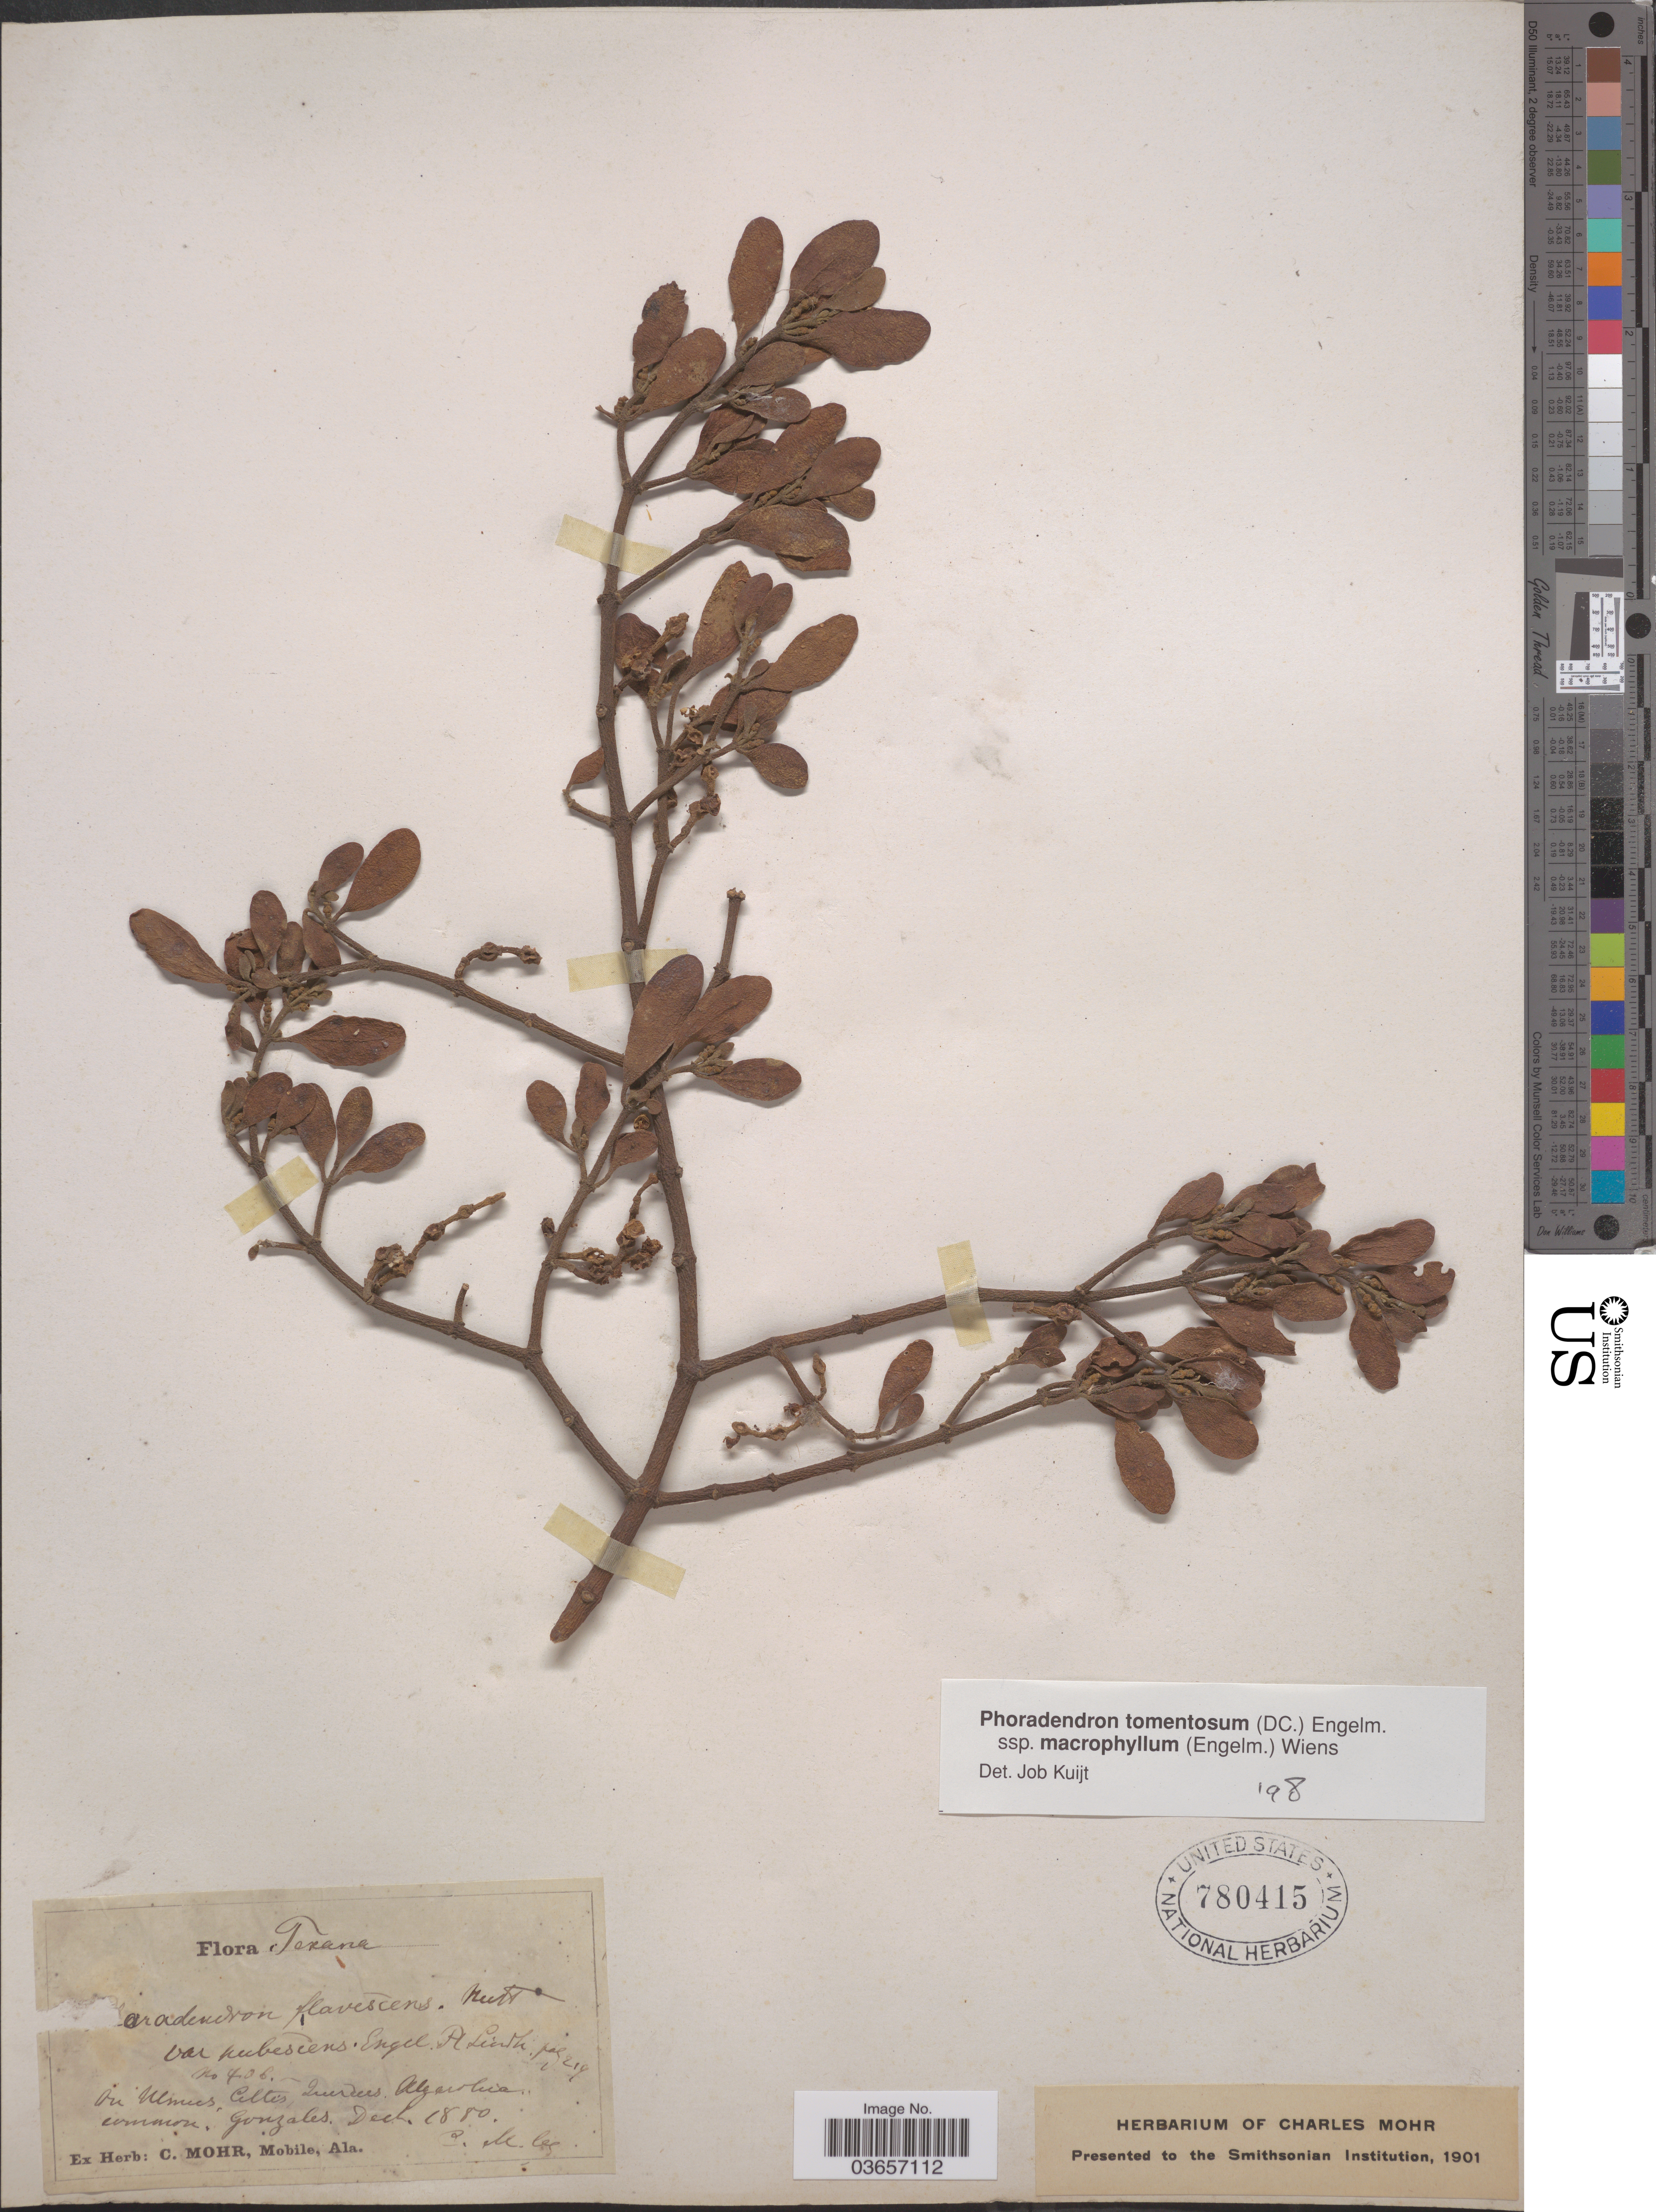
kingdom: Plantae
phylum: Tracheophyta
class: Magnoliopsida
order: Santalales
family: Viscaceae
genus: Phoradendron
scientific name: Phoradendron tomentosum var. macrophyllum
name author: (Engelm.) L.D. Benson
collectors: Mohr, C. T. (herbarium)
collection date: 1880-12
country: United States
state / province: Texas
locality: Gonzales.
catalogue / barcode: US 780415